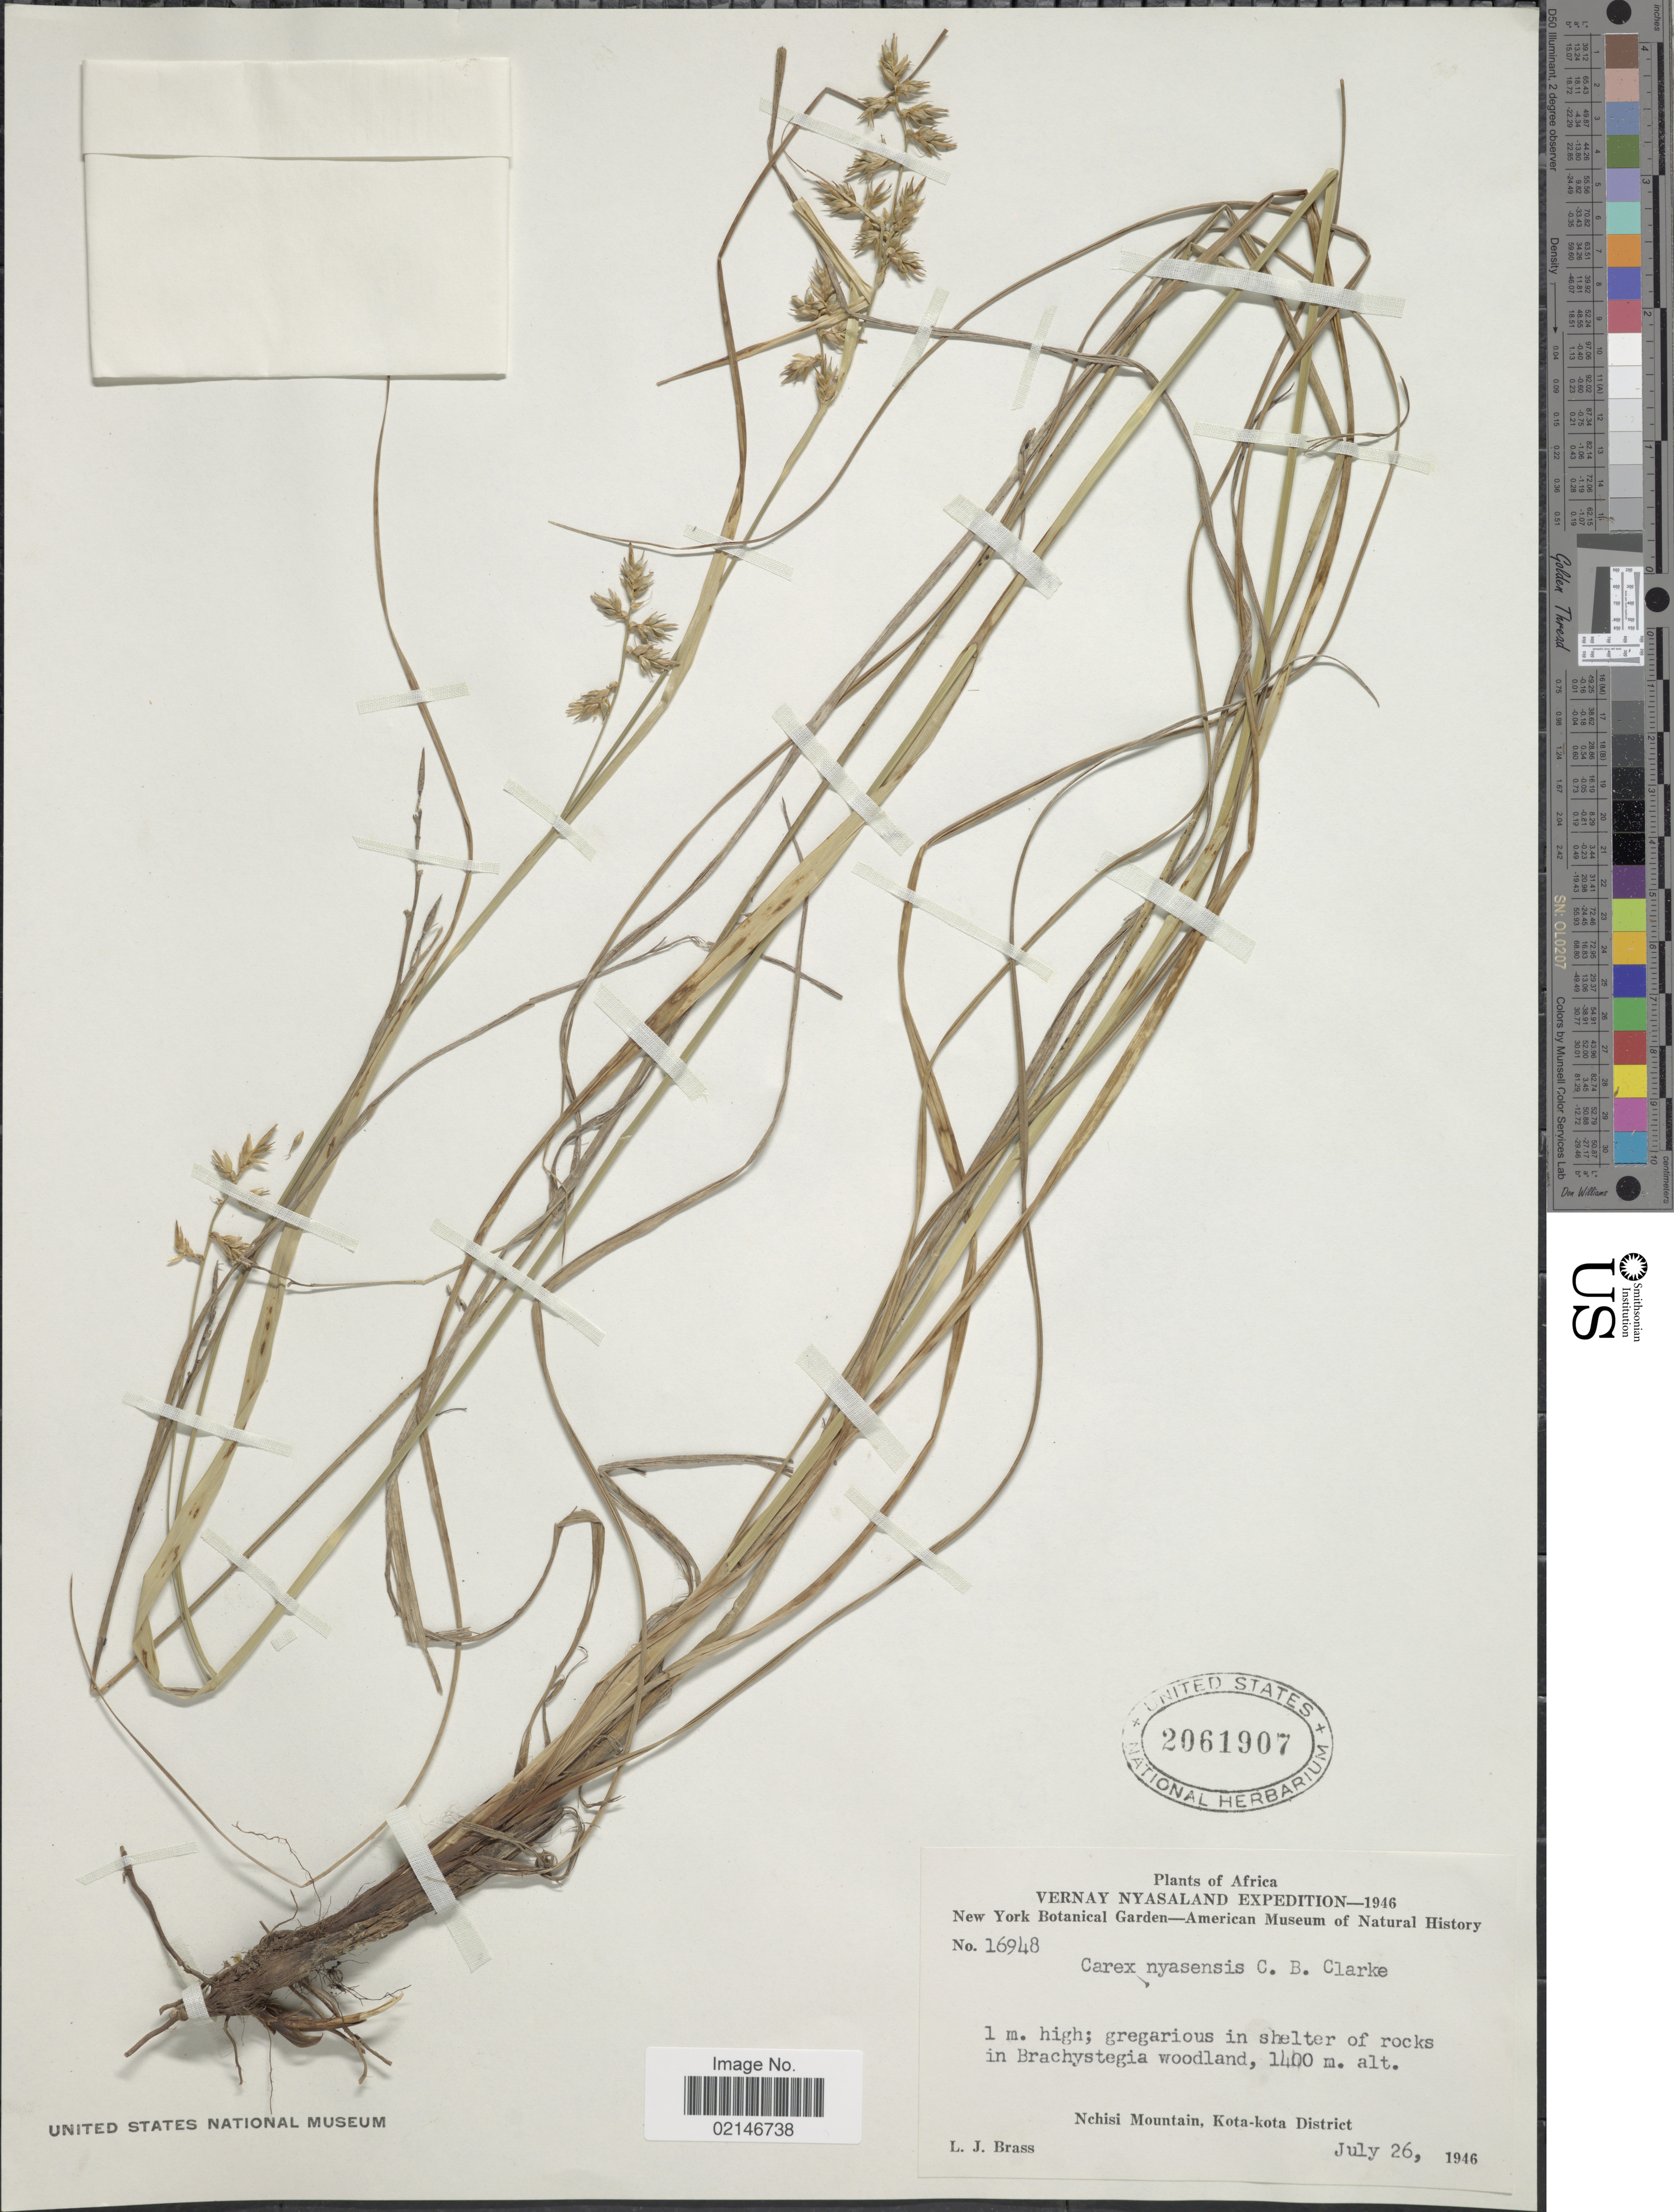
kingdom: Plantae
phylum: Tracheophyta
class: Liliopsida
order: Poales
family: Cyperaceae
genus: Carex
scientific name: Carex spicatopaniculata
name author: Boeckeler ex C.B. Clarke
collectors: L. J. Brass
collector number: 16948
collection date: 1946-07-26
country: Malawi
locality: Vernay Nyasaland, Nchisi Mountain, Kota-Kota District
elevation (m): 1400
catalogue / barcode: US 2061907